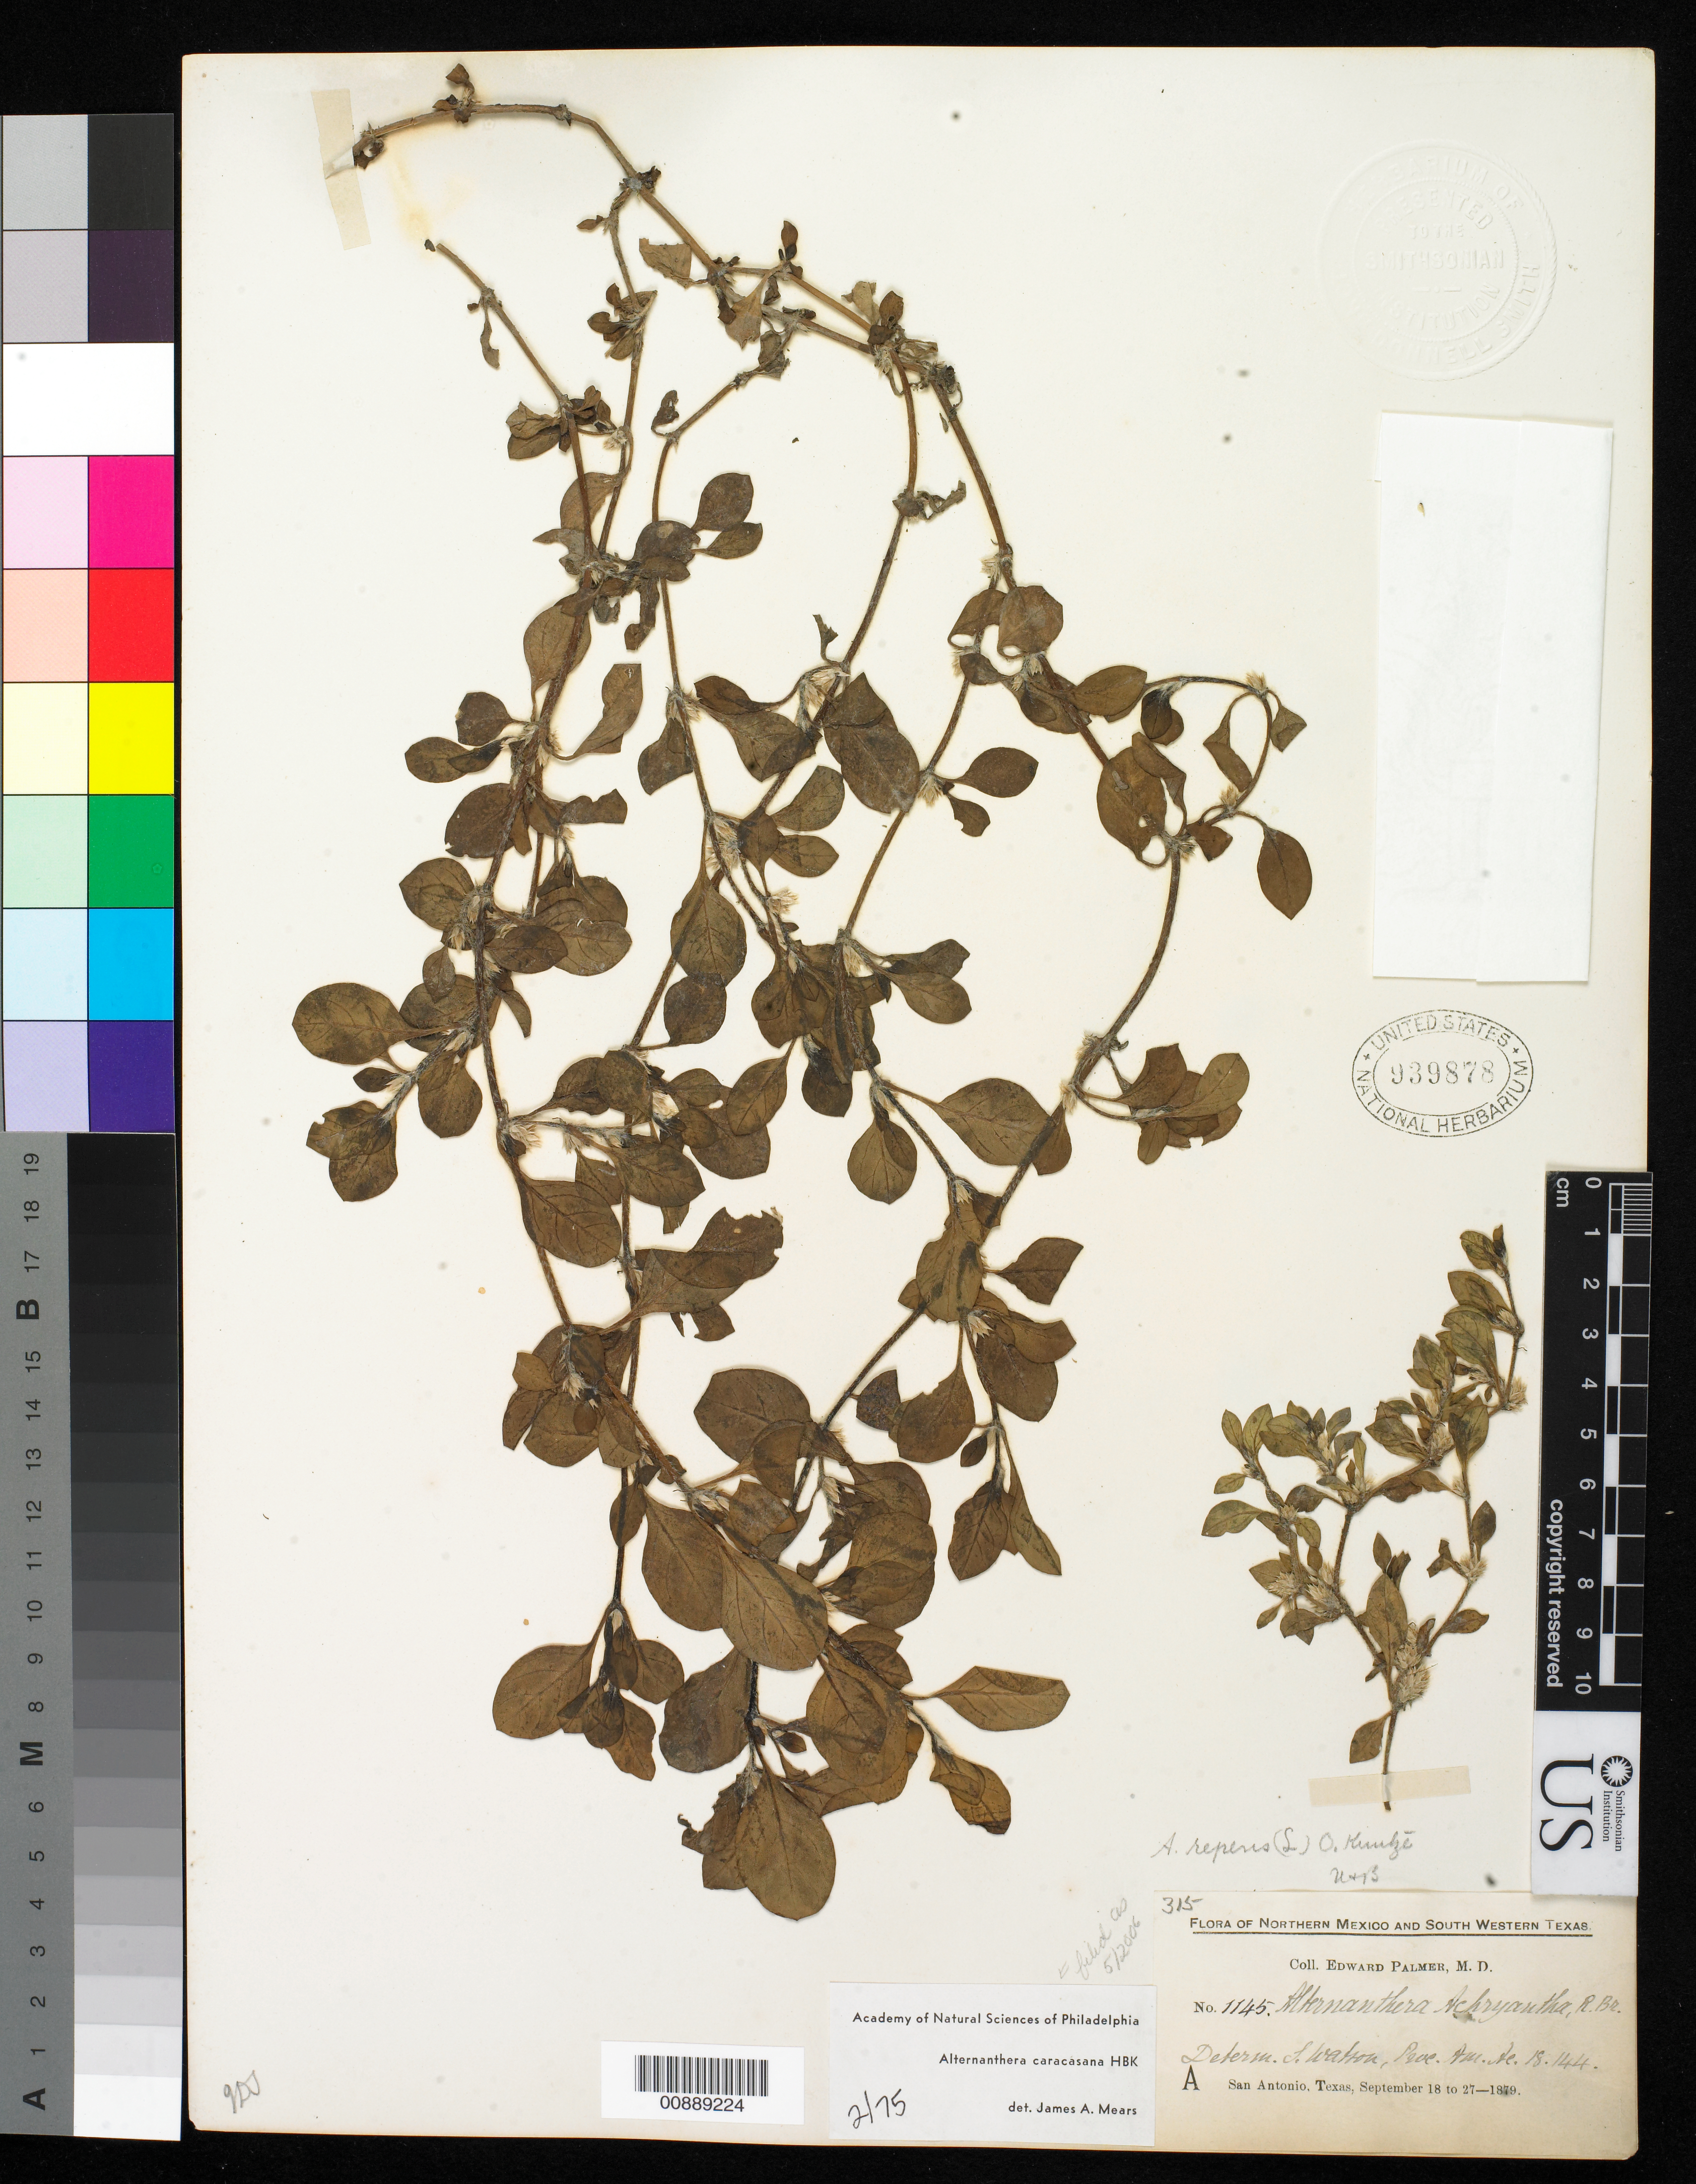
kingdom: Plantae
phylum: Tracheophyta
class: Magnoliopsida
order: Caryophyllales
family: Amaranthaceae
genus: Alternanthera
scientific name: Alternanthera caracasana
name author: Kunth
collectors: E. Palmer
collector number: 1145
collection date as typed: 18 Sep 1879 to 27 Sep 1879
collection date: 1879-09-18/1879-09-27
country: United States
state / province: Texas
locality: A San Antonio, Texas.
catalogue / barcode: US 939878